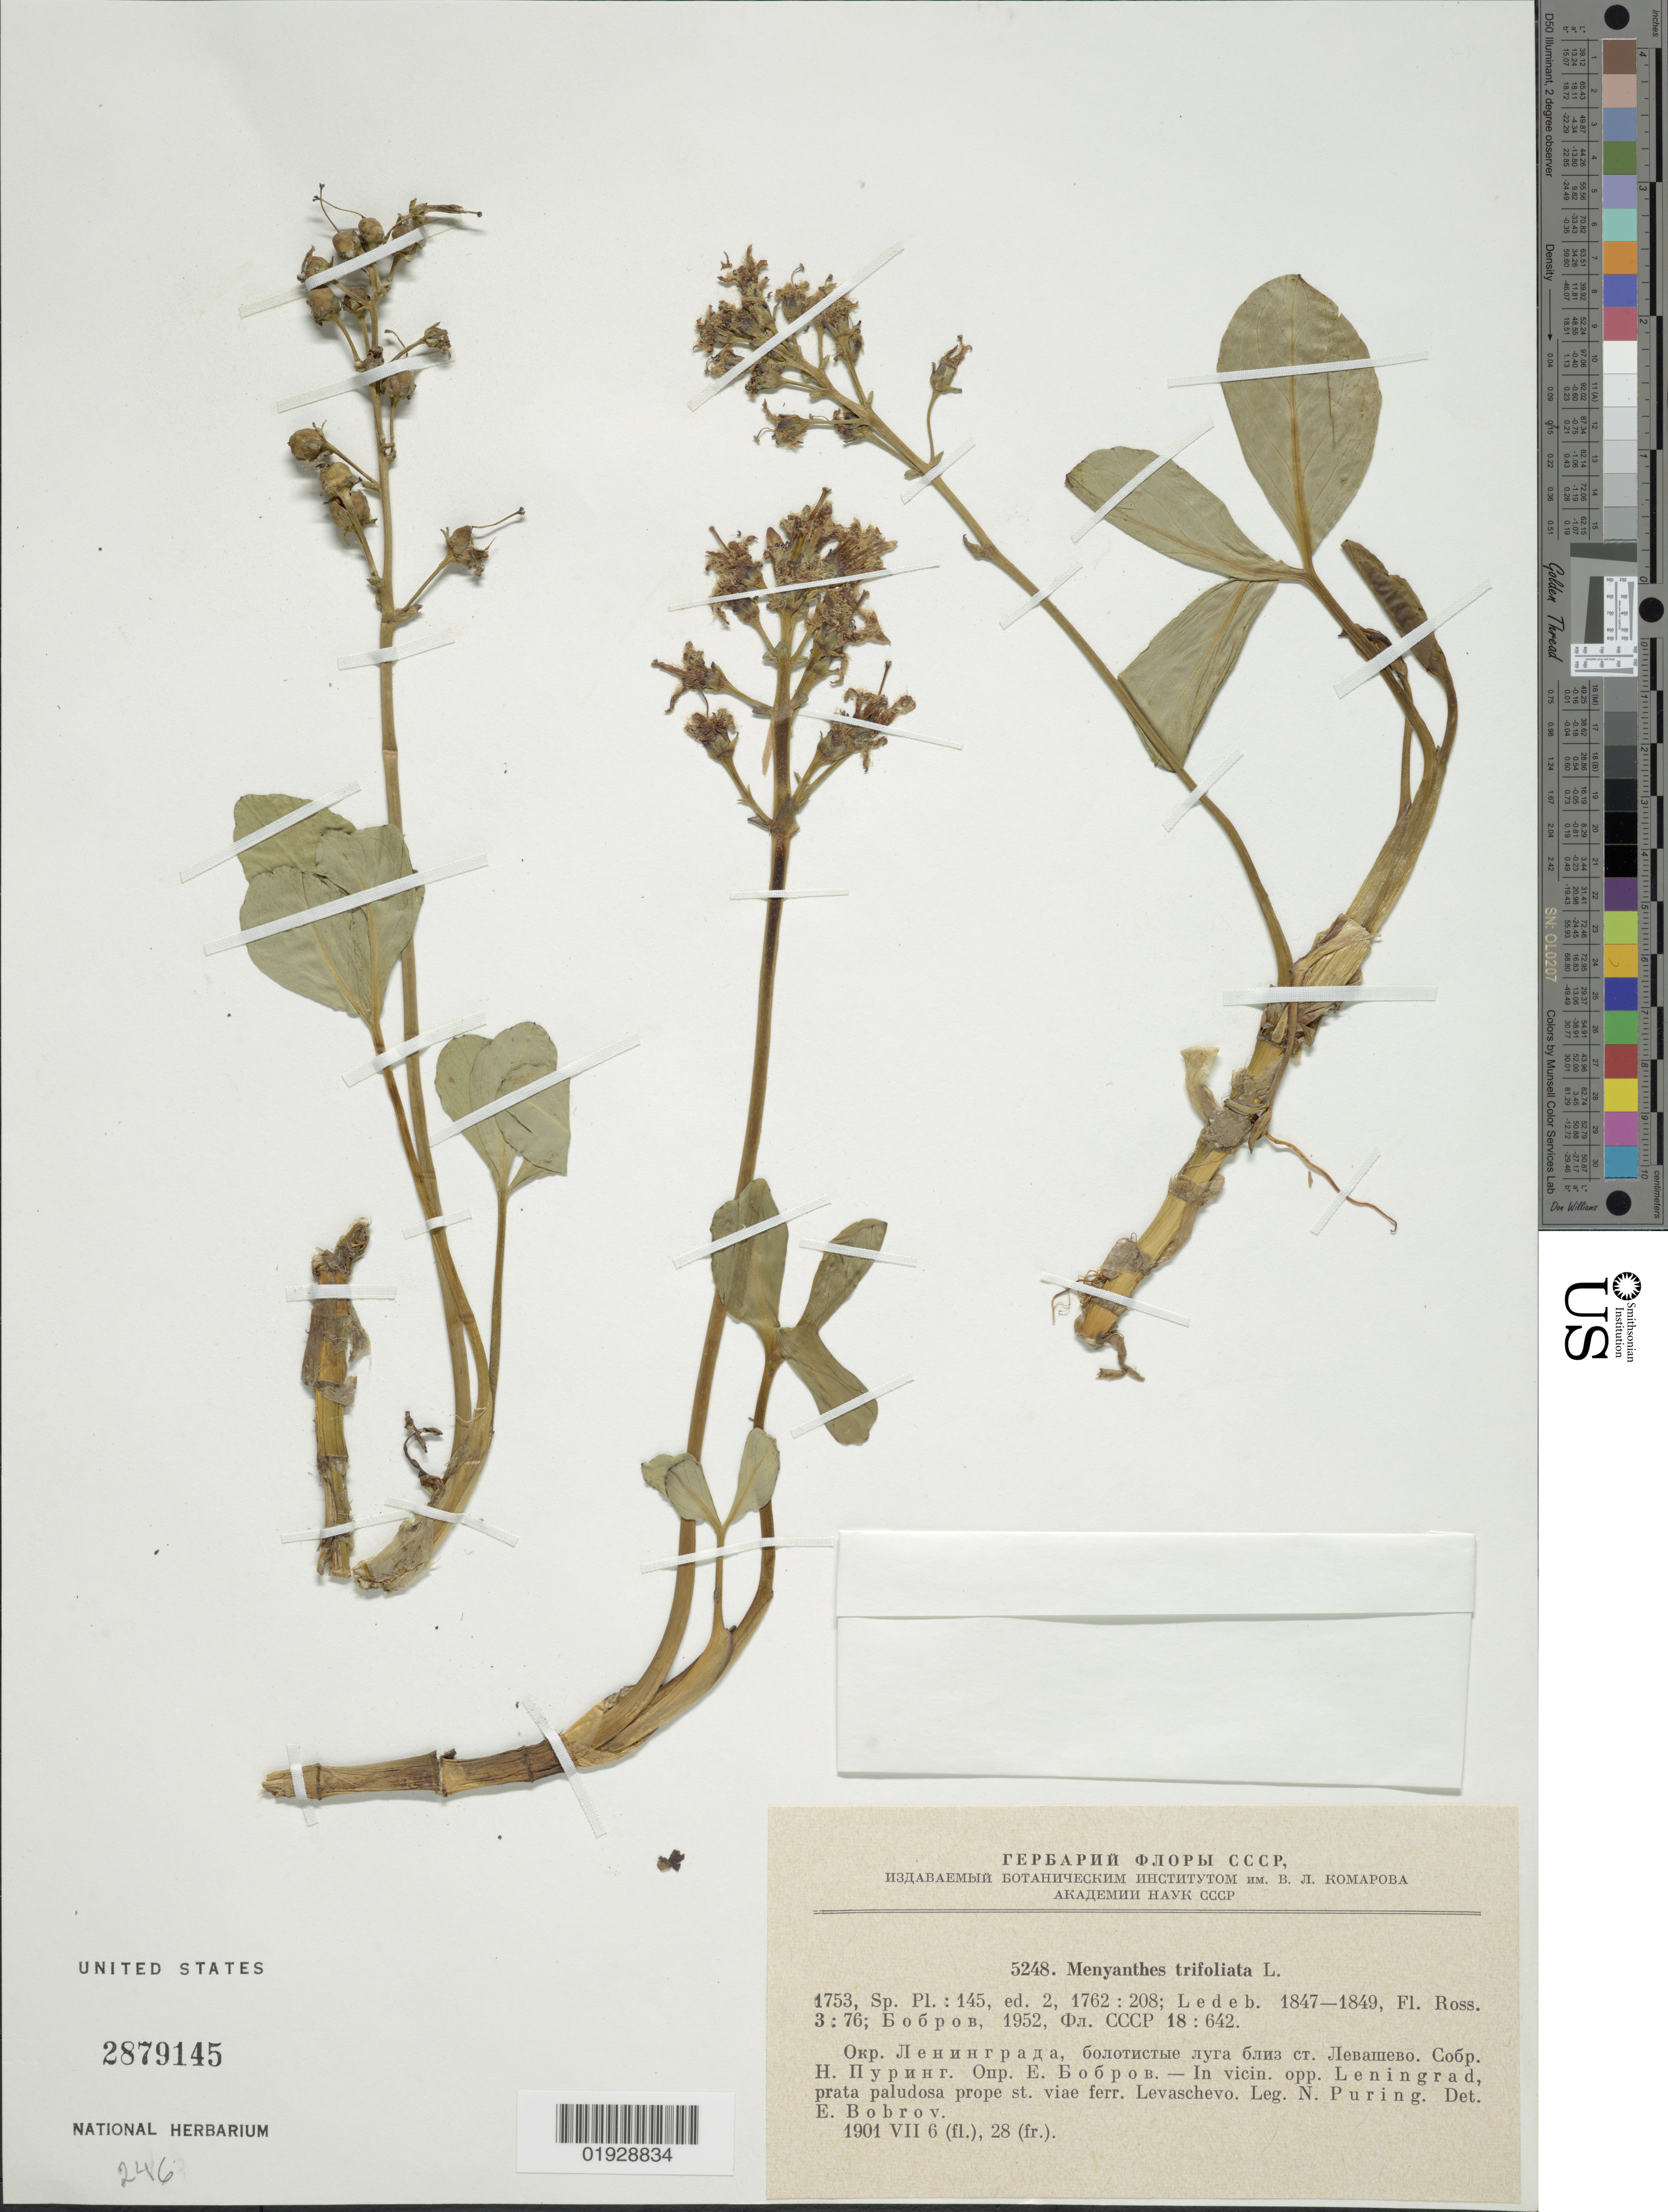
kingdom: Plantae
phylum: Tracheophyta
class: Magnoliopsida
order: Asterales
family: Menyanthaceae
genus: Menyanthes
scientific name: Menyanthes trifoliata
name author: L.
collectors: N. Puring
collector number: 5248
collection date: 1901-07-06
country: Russian Federation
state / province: St. Petersburg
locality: In vicin. opp. Leningrad, prata paludosa prope st. viae ferr. Levaschevo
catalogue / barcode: US 2879145